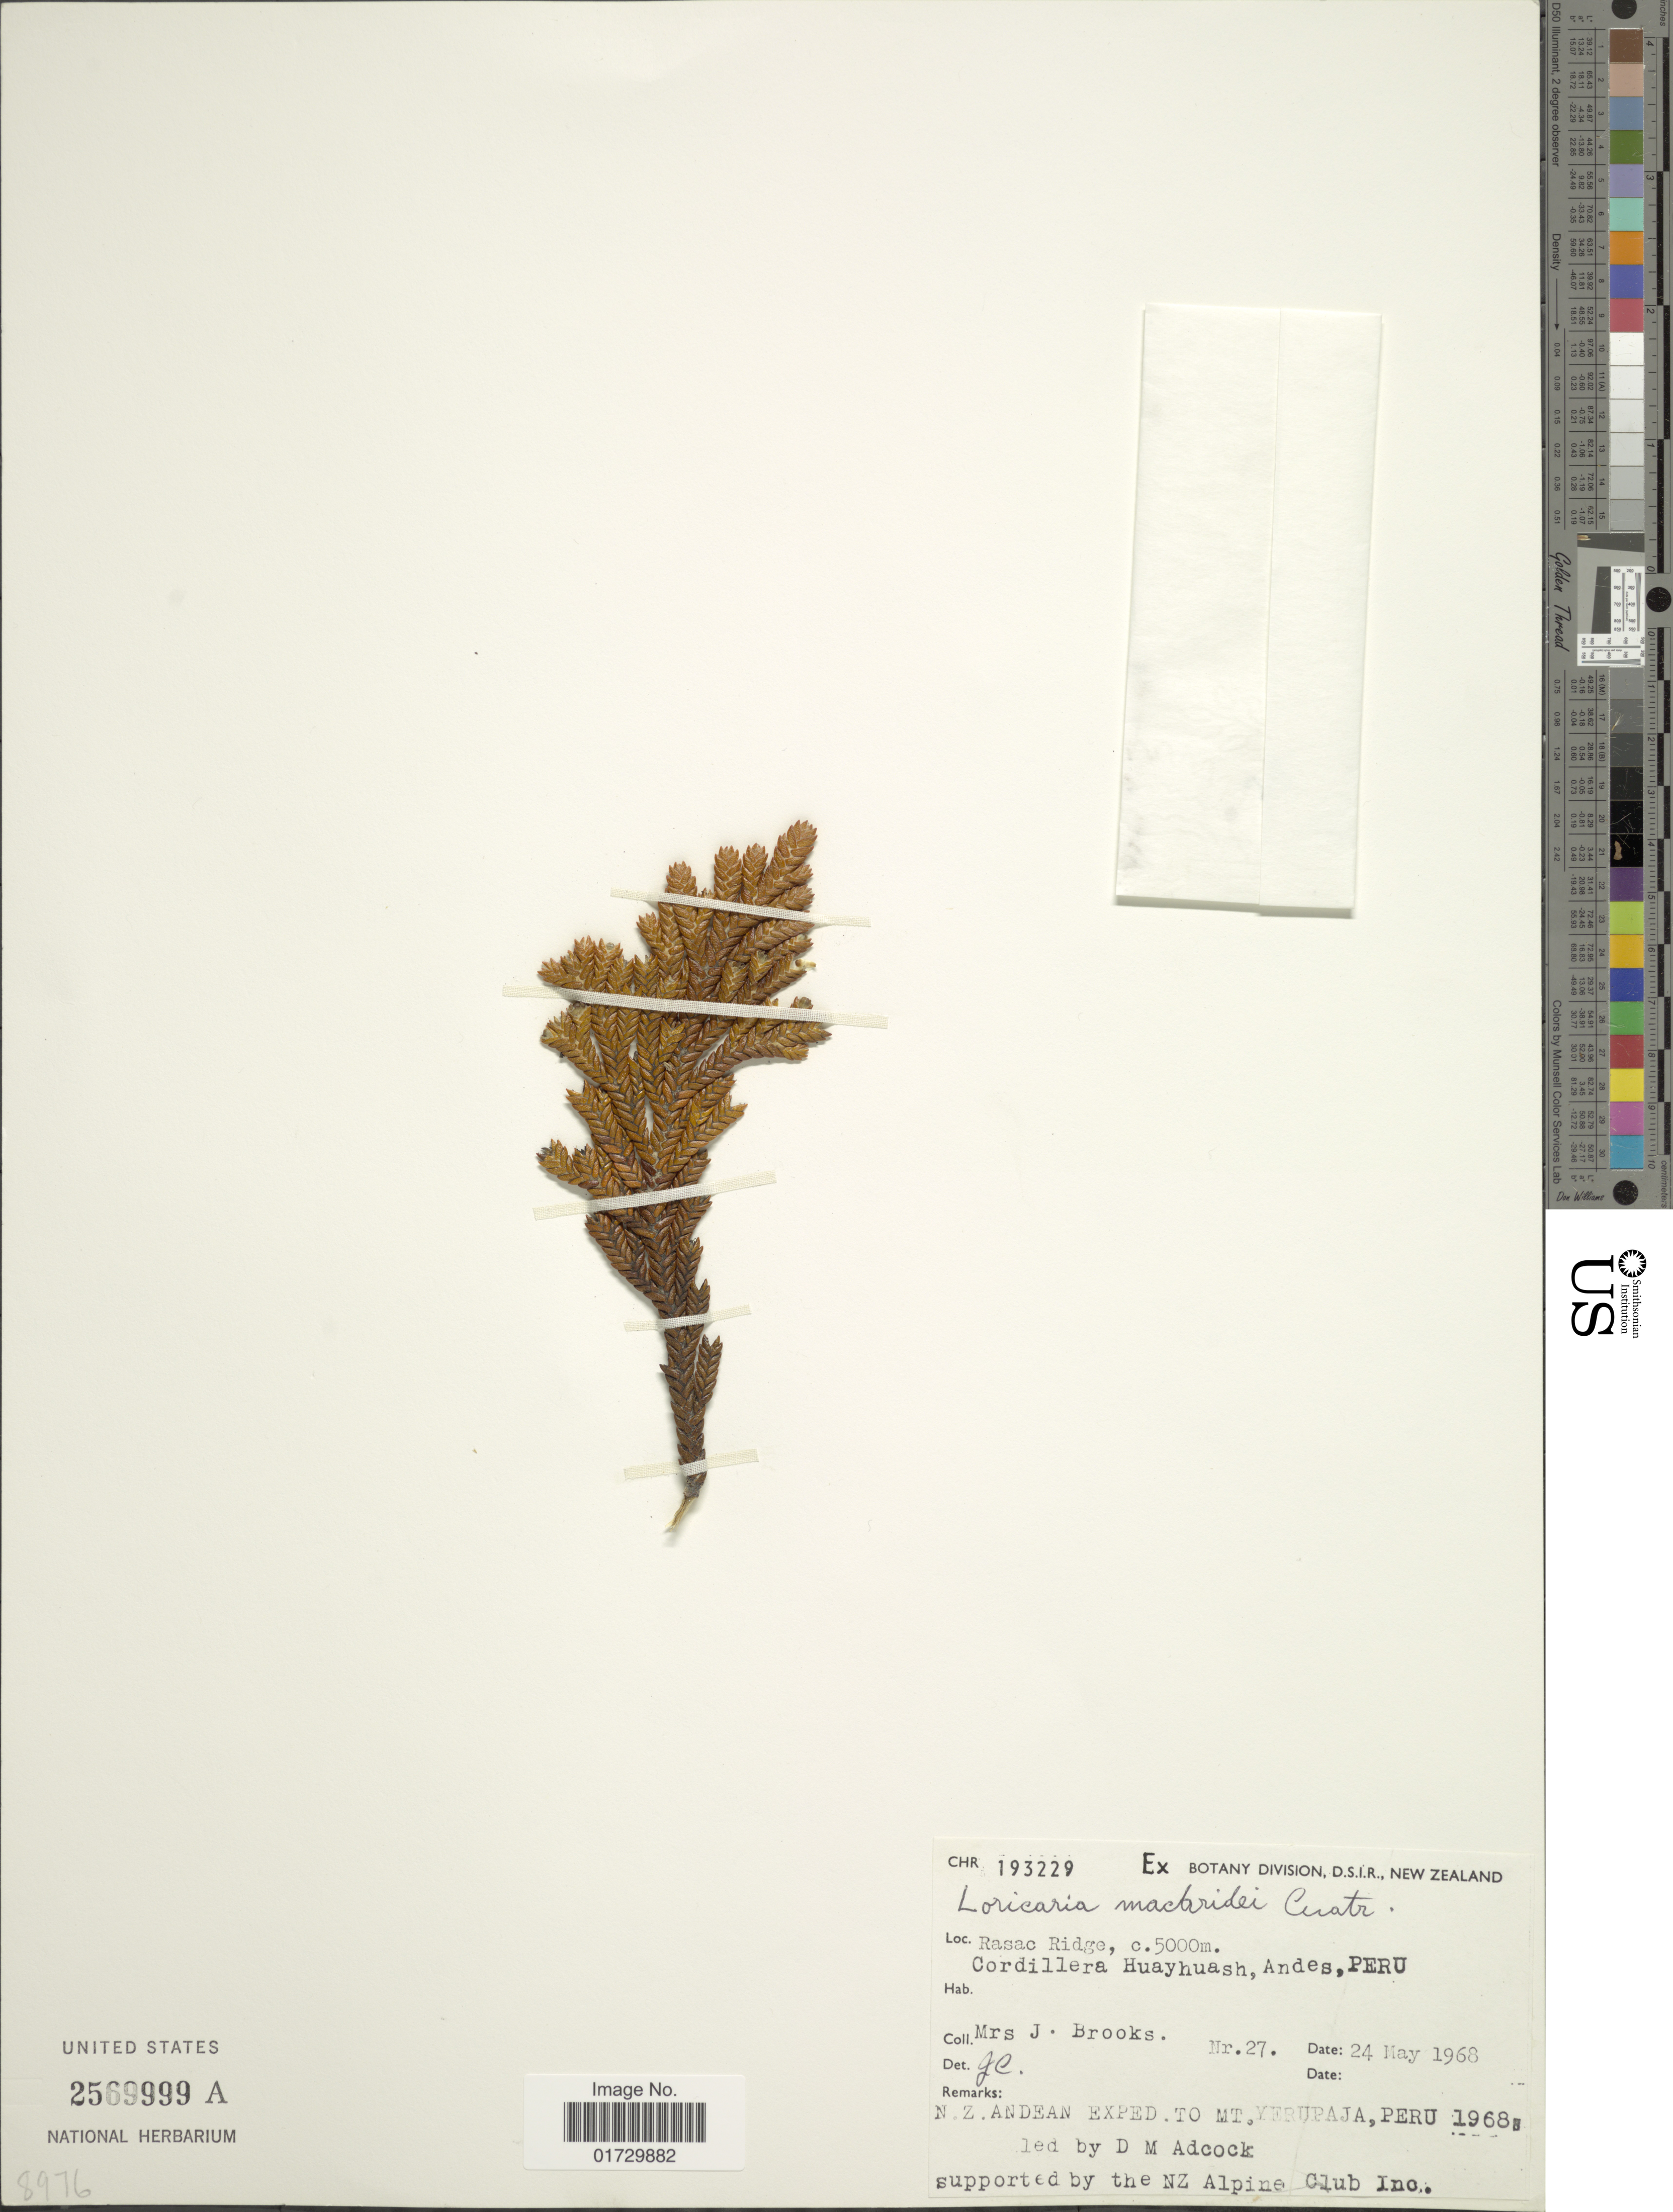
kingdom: Plantae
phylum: Tracheophyta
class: Magnoliopsida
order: Asterales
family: Asteraceae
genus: Loricaria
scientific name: Loricaria macbridei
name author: Cuatrec.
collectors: J. Brooks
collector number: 27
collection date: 1968-05-24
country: Peru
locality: Rasac Ridge, Cordillera Huayhuash, Andes, Mt. Yerupaja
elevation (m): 5000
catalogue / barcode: US 2569999A